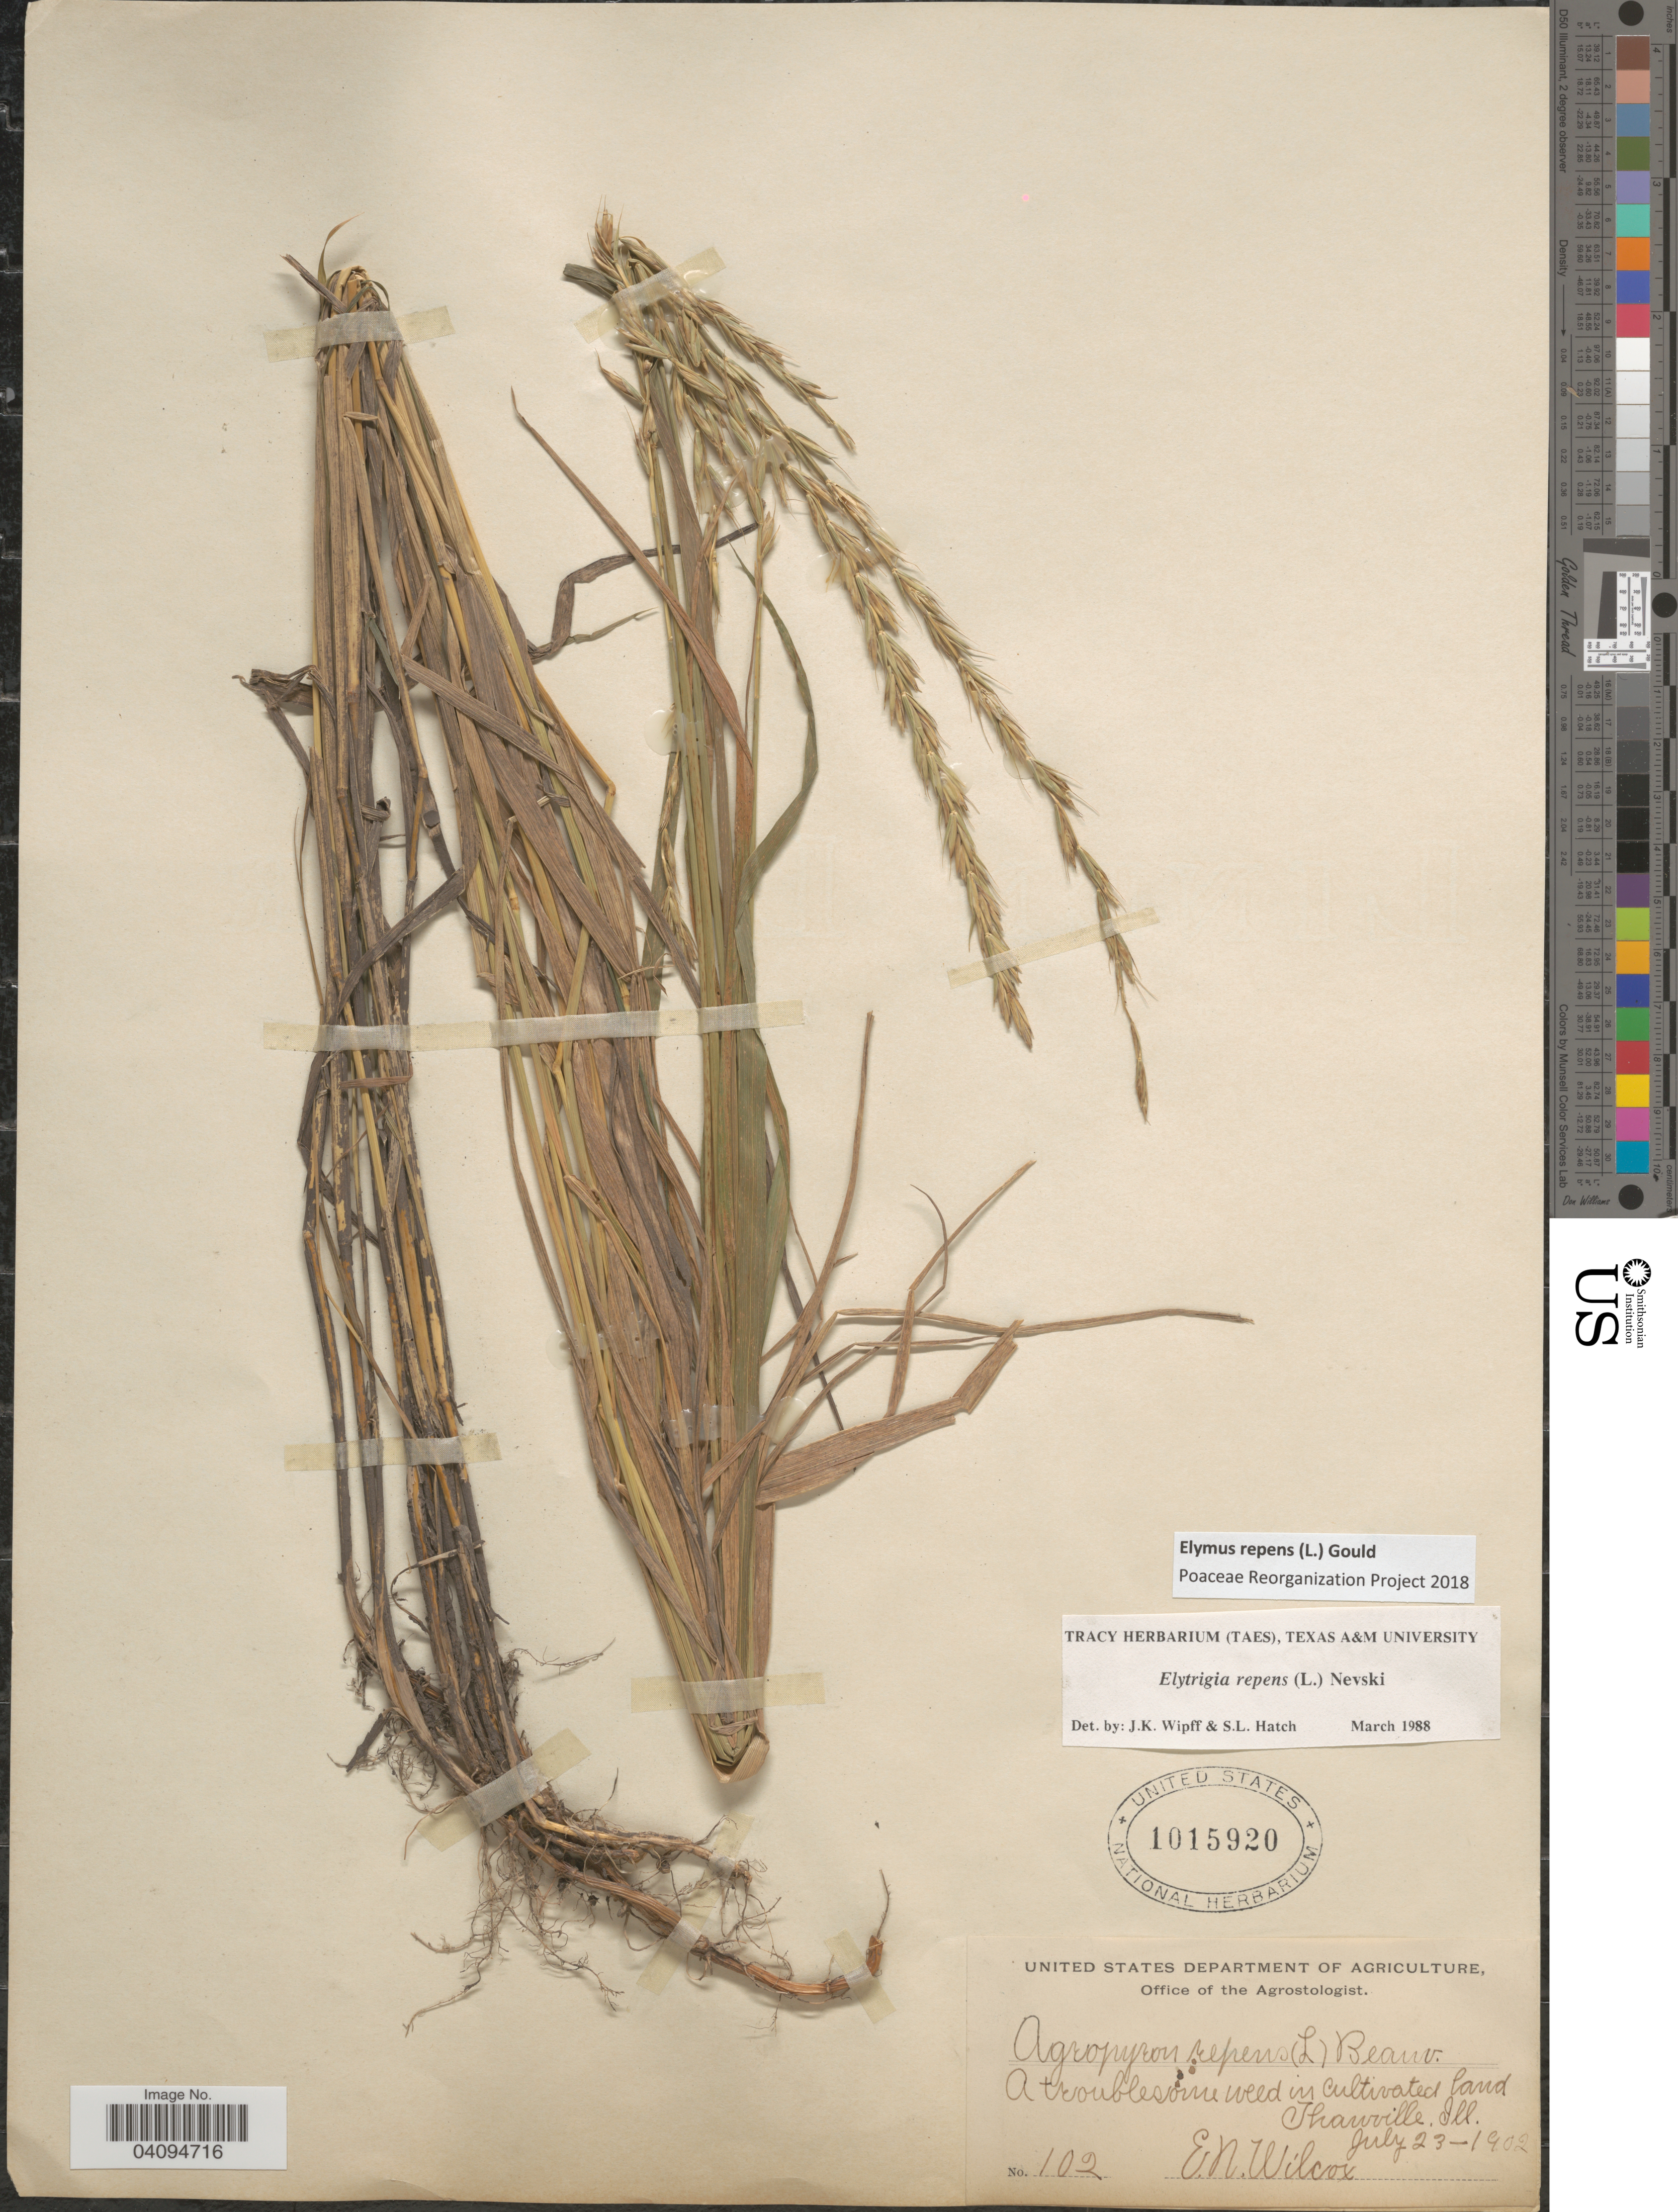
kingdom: Plantae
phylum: Tracheophyta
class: Liliopsida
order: Poales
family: Poaceae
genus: Elymus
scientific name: Elymus repens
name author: (L.) Gould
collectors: E. Wilcox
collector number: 102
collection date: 1902-07-23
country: United States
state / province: Illinois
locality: Tharville.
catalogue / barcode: US 1015920